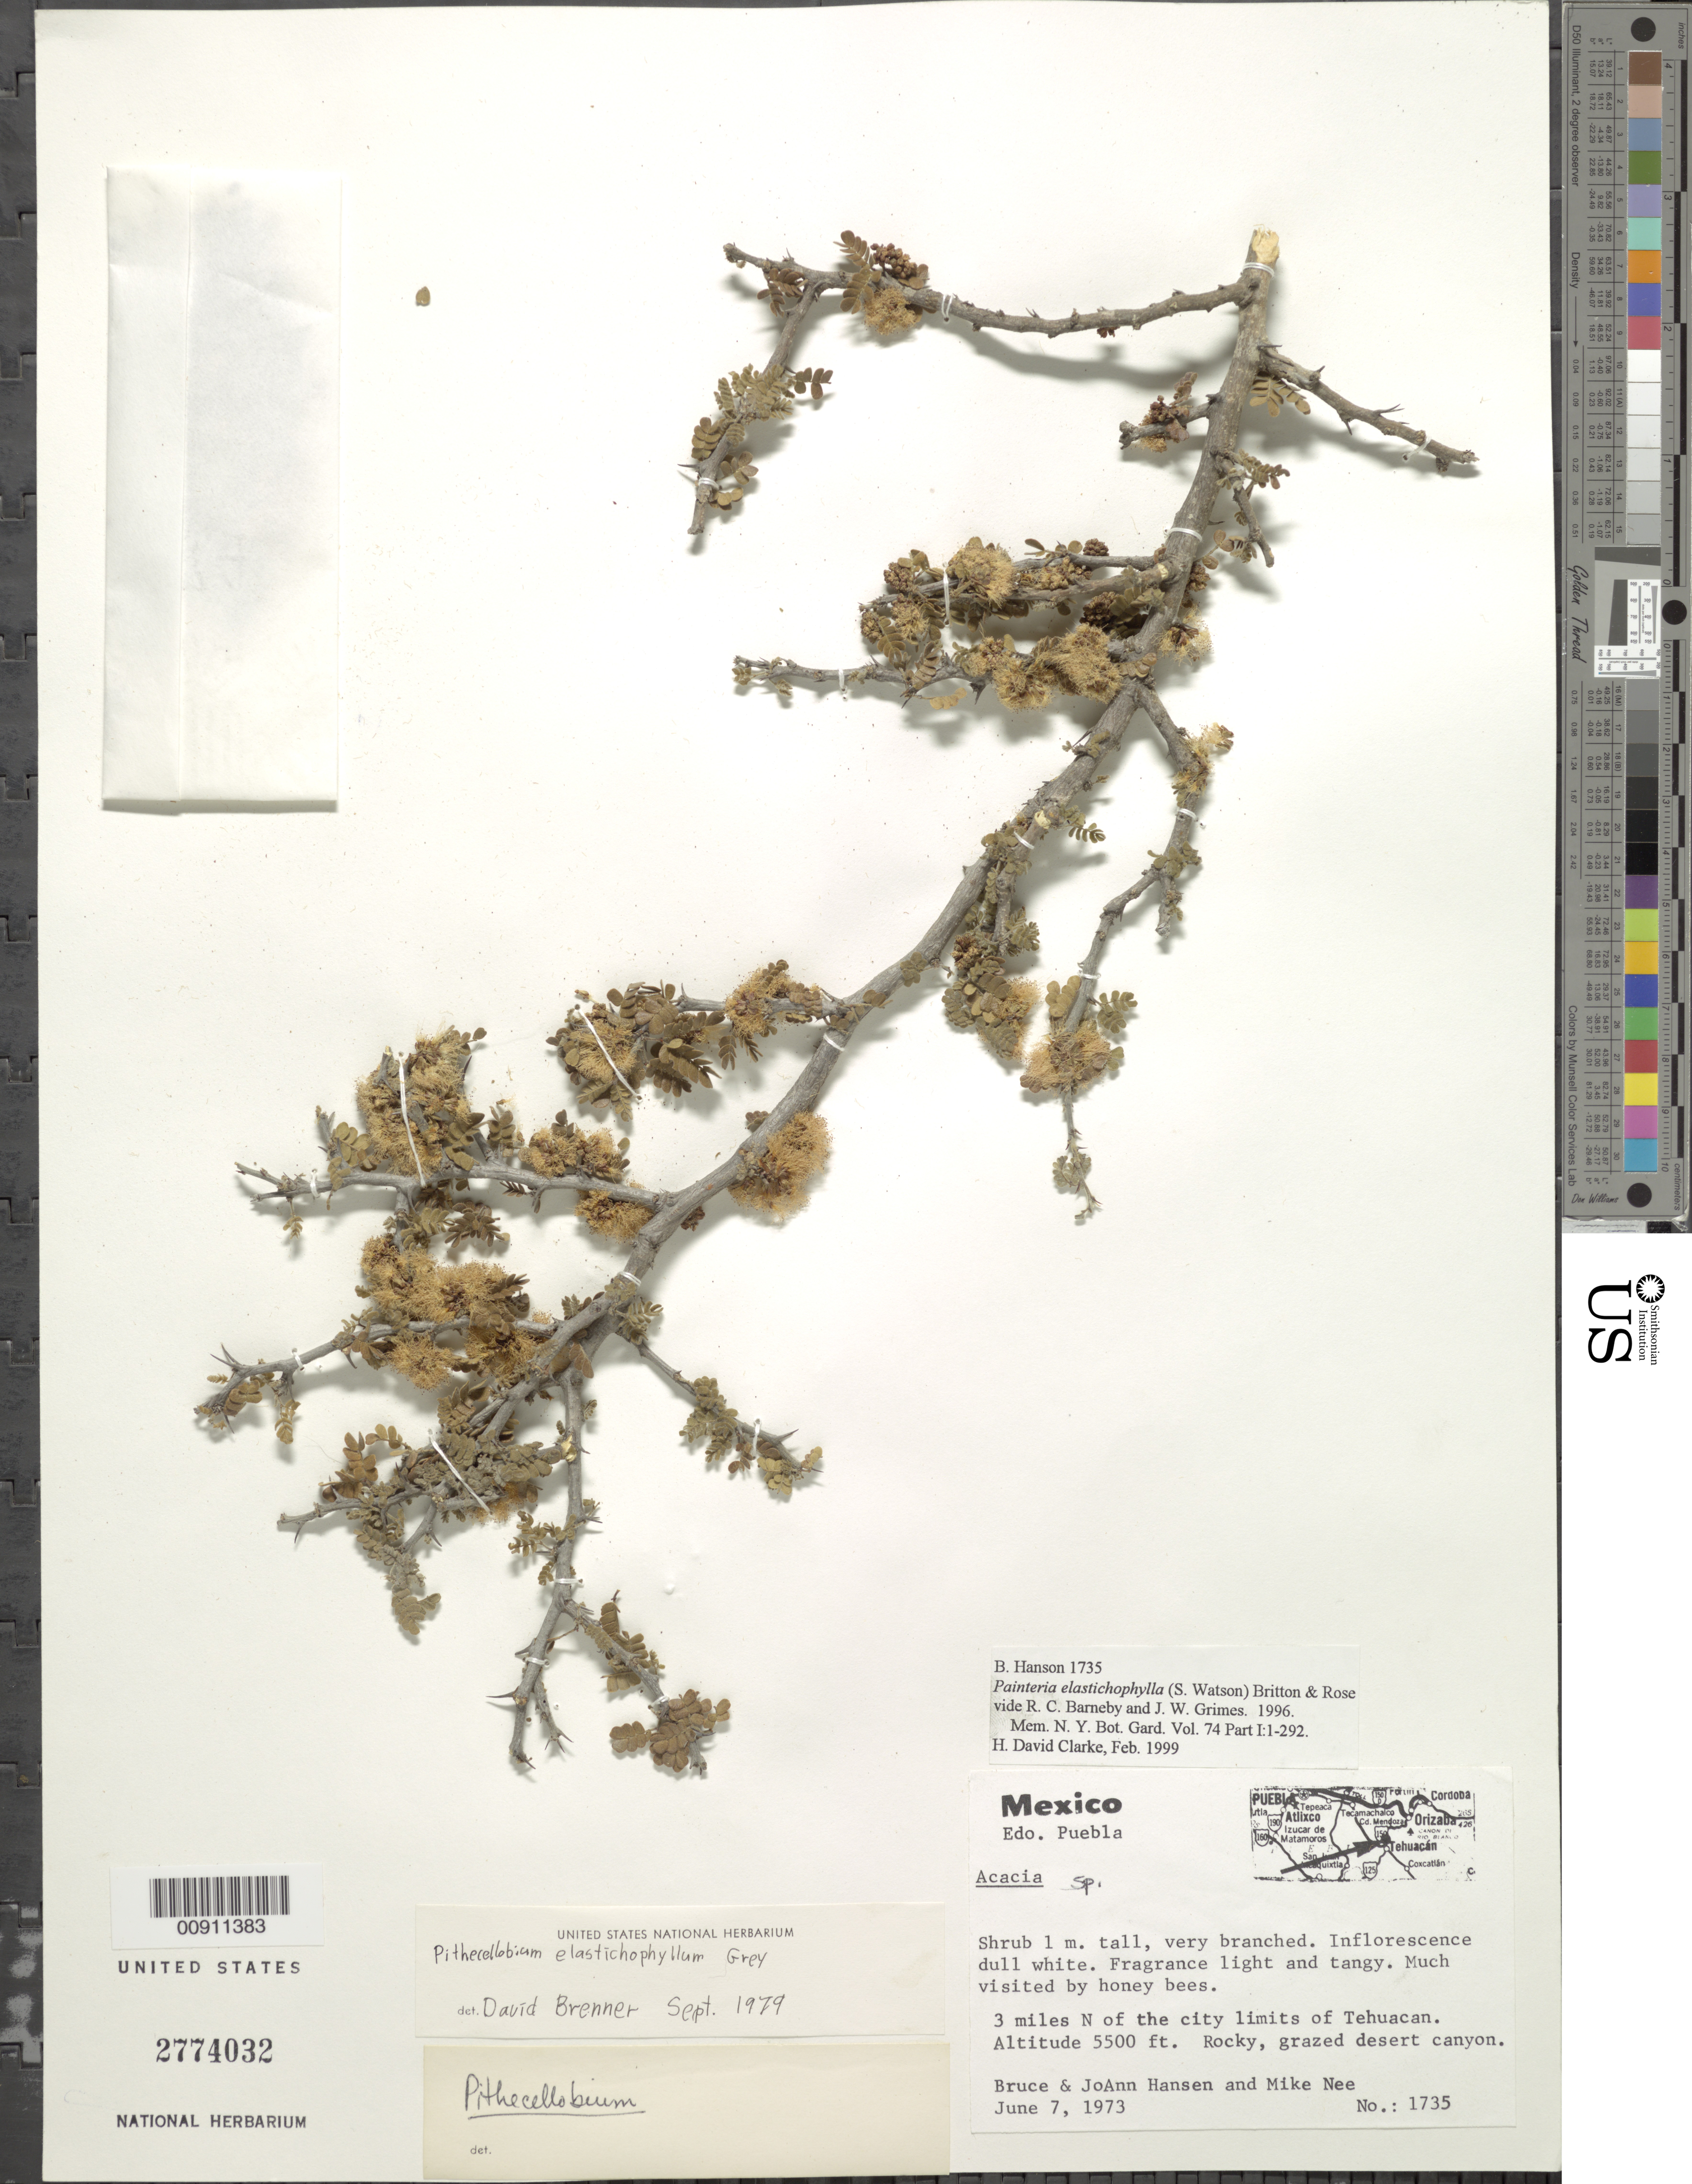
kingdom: Plantae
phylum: Tracheophyta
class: Magnoliopsida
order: Fabales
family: Fabaceae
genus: Painteria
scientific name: Painteria elachistophylla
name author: (A. Gray ex S. Watson) Britton & Rose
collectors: B. Hansen, J. Hansen & M. Nee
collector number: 1735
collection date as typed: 07 Jun 1973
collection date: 1973-06-07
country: Mexico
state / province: Puebla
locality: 3 miles N of the city limits of Tehuacan.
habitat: Rocky, grazed desert canyon.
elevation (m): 1676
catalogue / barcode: US 2774032